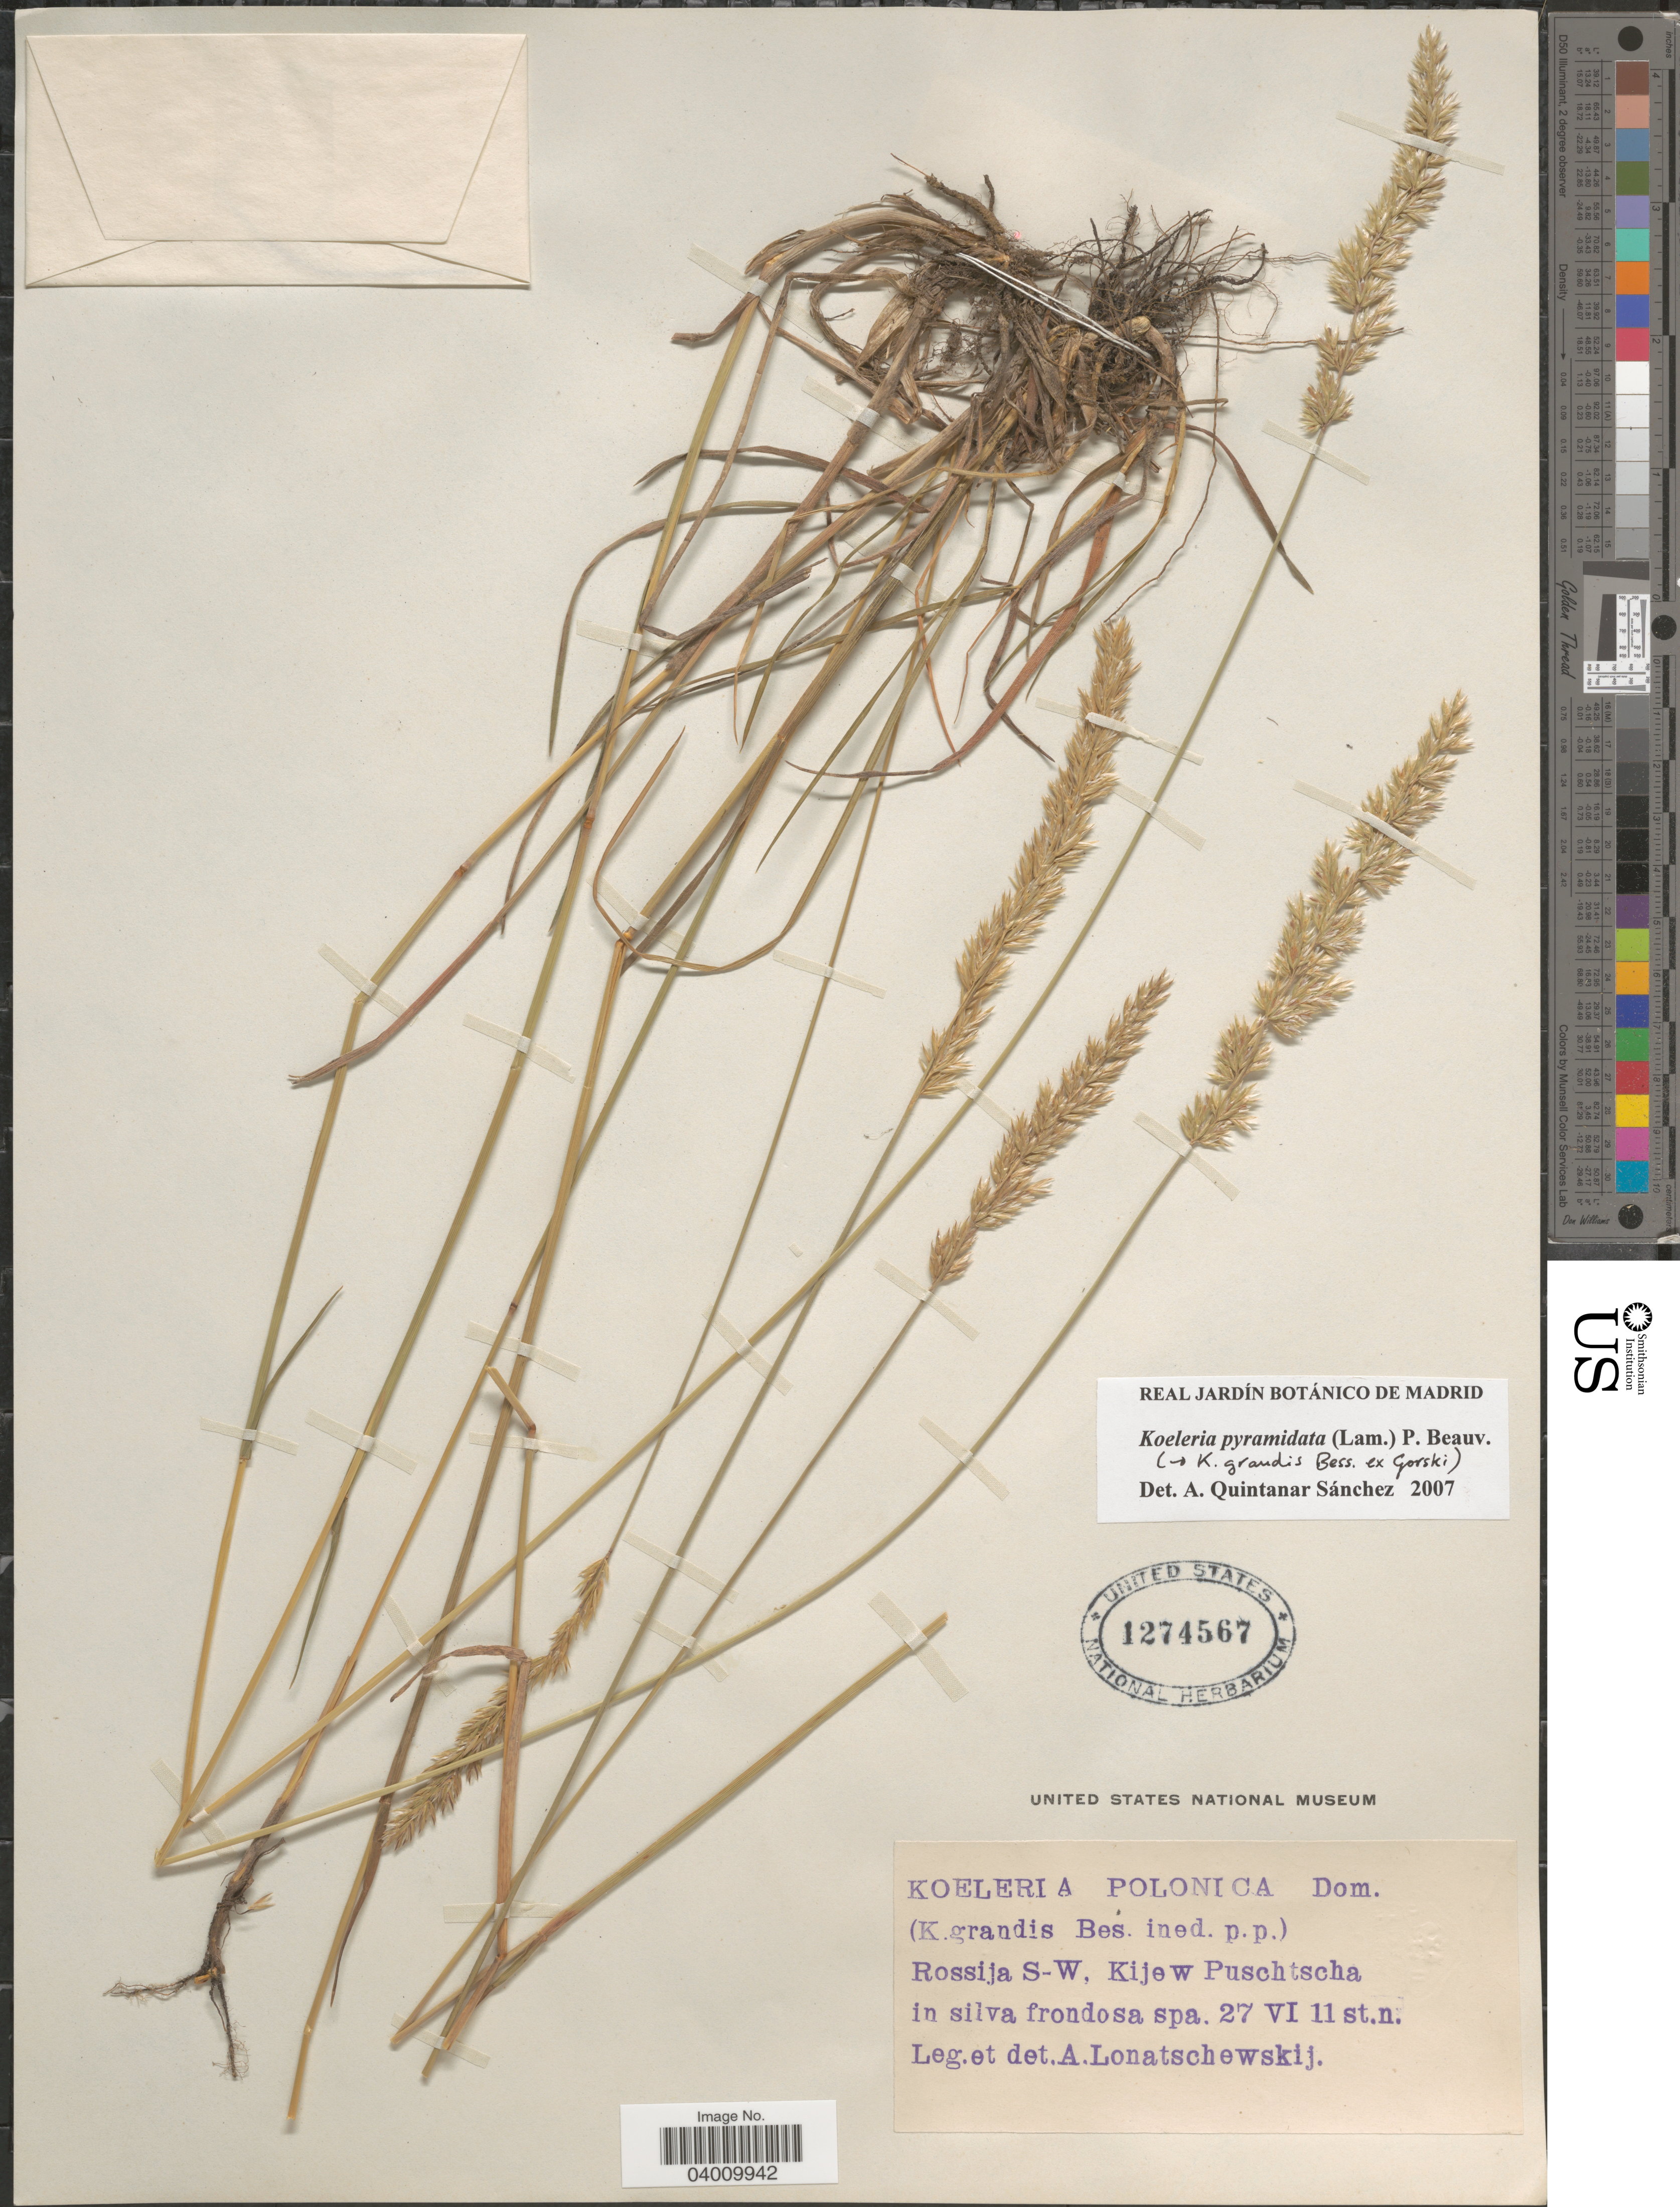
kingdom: Plantae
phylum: Tracheophyta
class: Liliopsida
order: Poales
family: Poaceae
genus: Koeleria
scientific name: Koeleria pyramidata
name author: (Lam.) P. Beauv.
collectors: A. Lonatschewskij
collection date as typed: Transcribed d/m/y: 27/6/11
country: Ukraine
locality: Rossija S-W, Kijew Puschtscha in silva frondosa spa.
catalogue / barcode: US 1274567